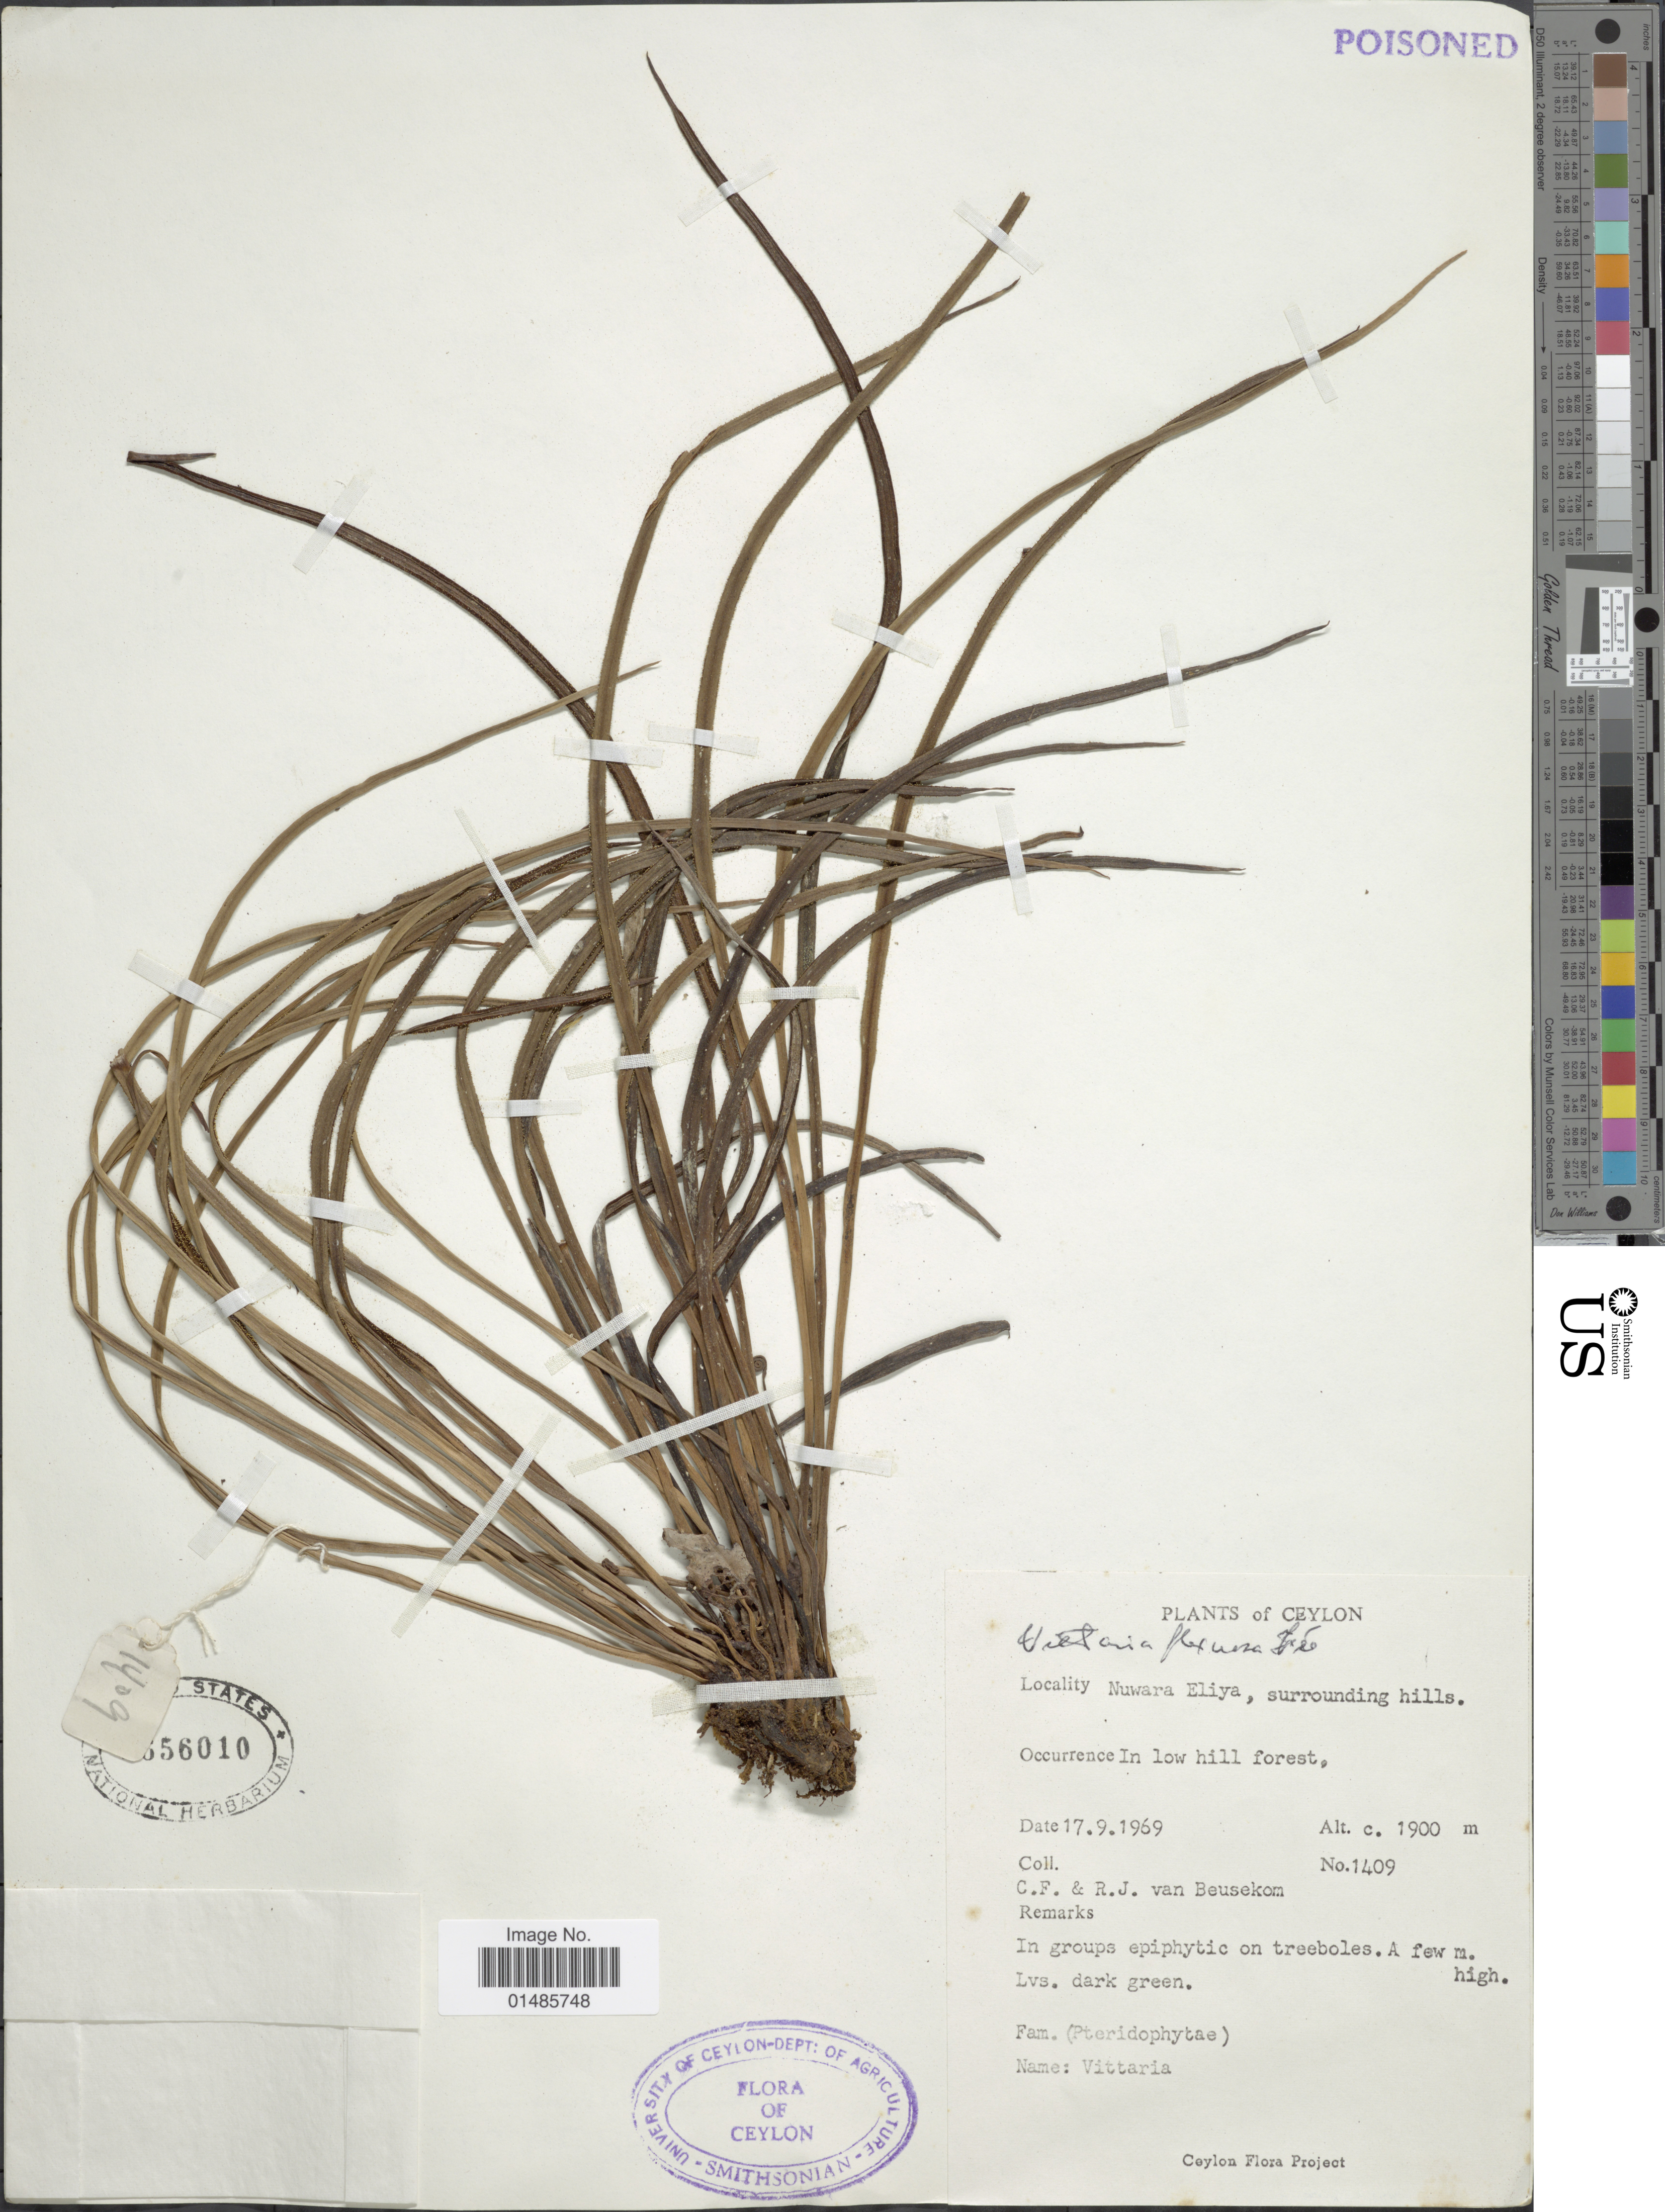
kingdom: Plantae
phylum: Tracheophyta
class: Polypodiopsida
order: Polypodiales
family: Pteridaceae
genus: Haplopteris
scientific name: Haplopteris flexuosa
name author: (Fée) E.H. Crane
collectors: C. van Beusecom & R. van Beusecom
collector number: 1409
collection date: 1969-09-17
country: Sri Lanka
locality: Ceylon. Nuwara Eliya, surrounding hills.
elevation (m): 1900